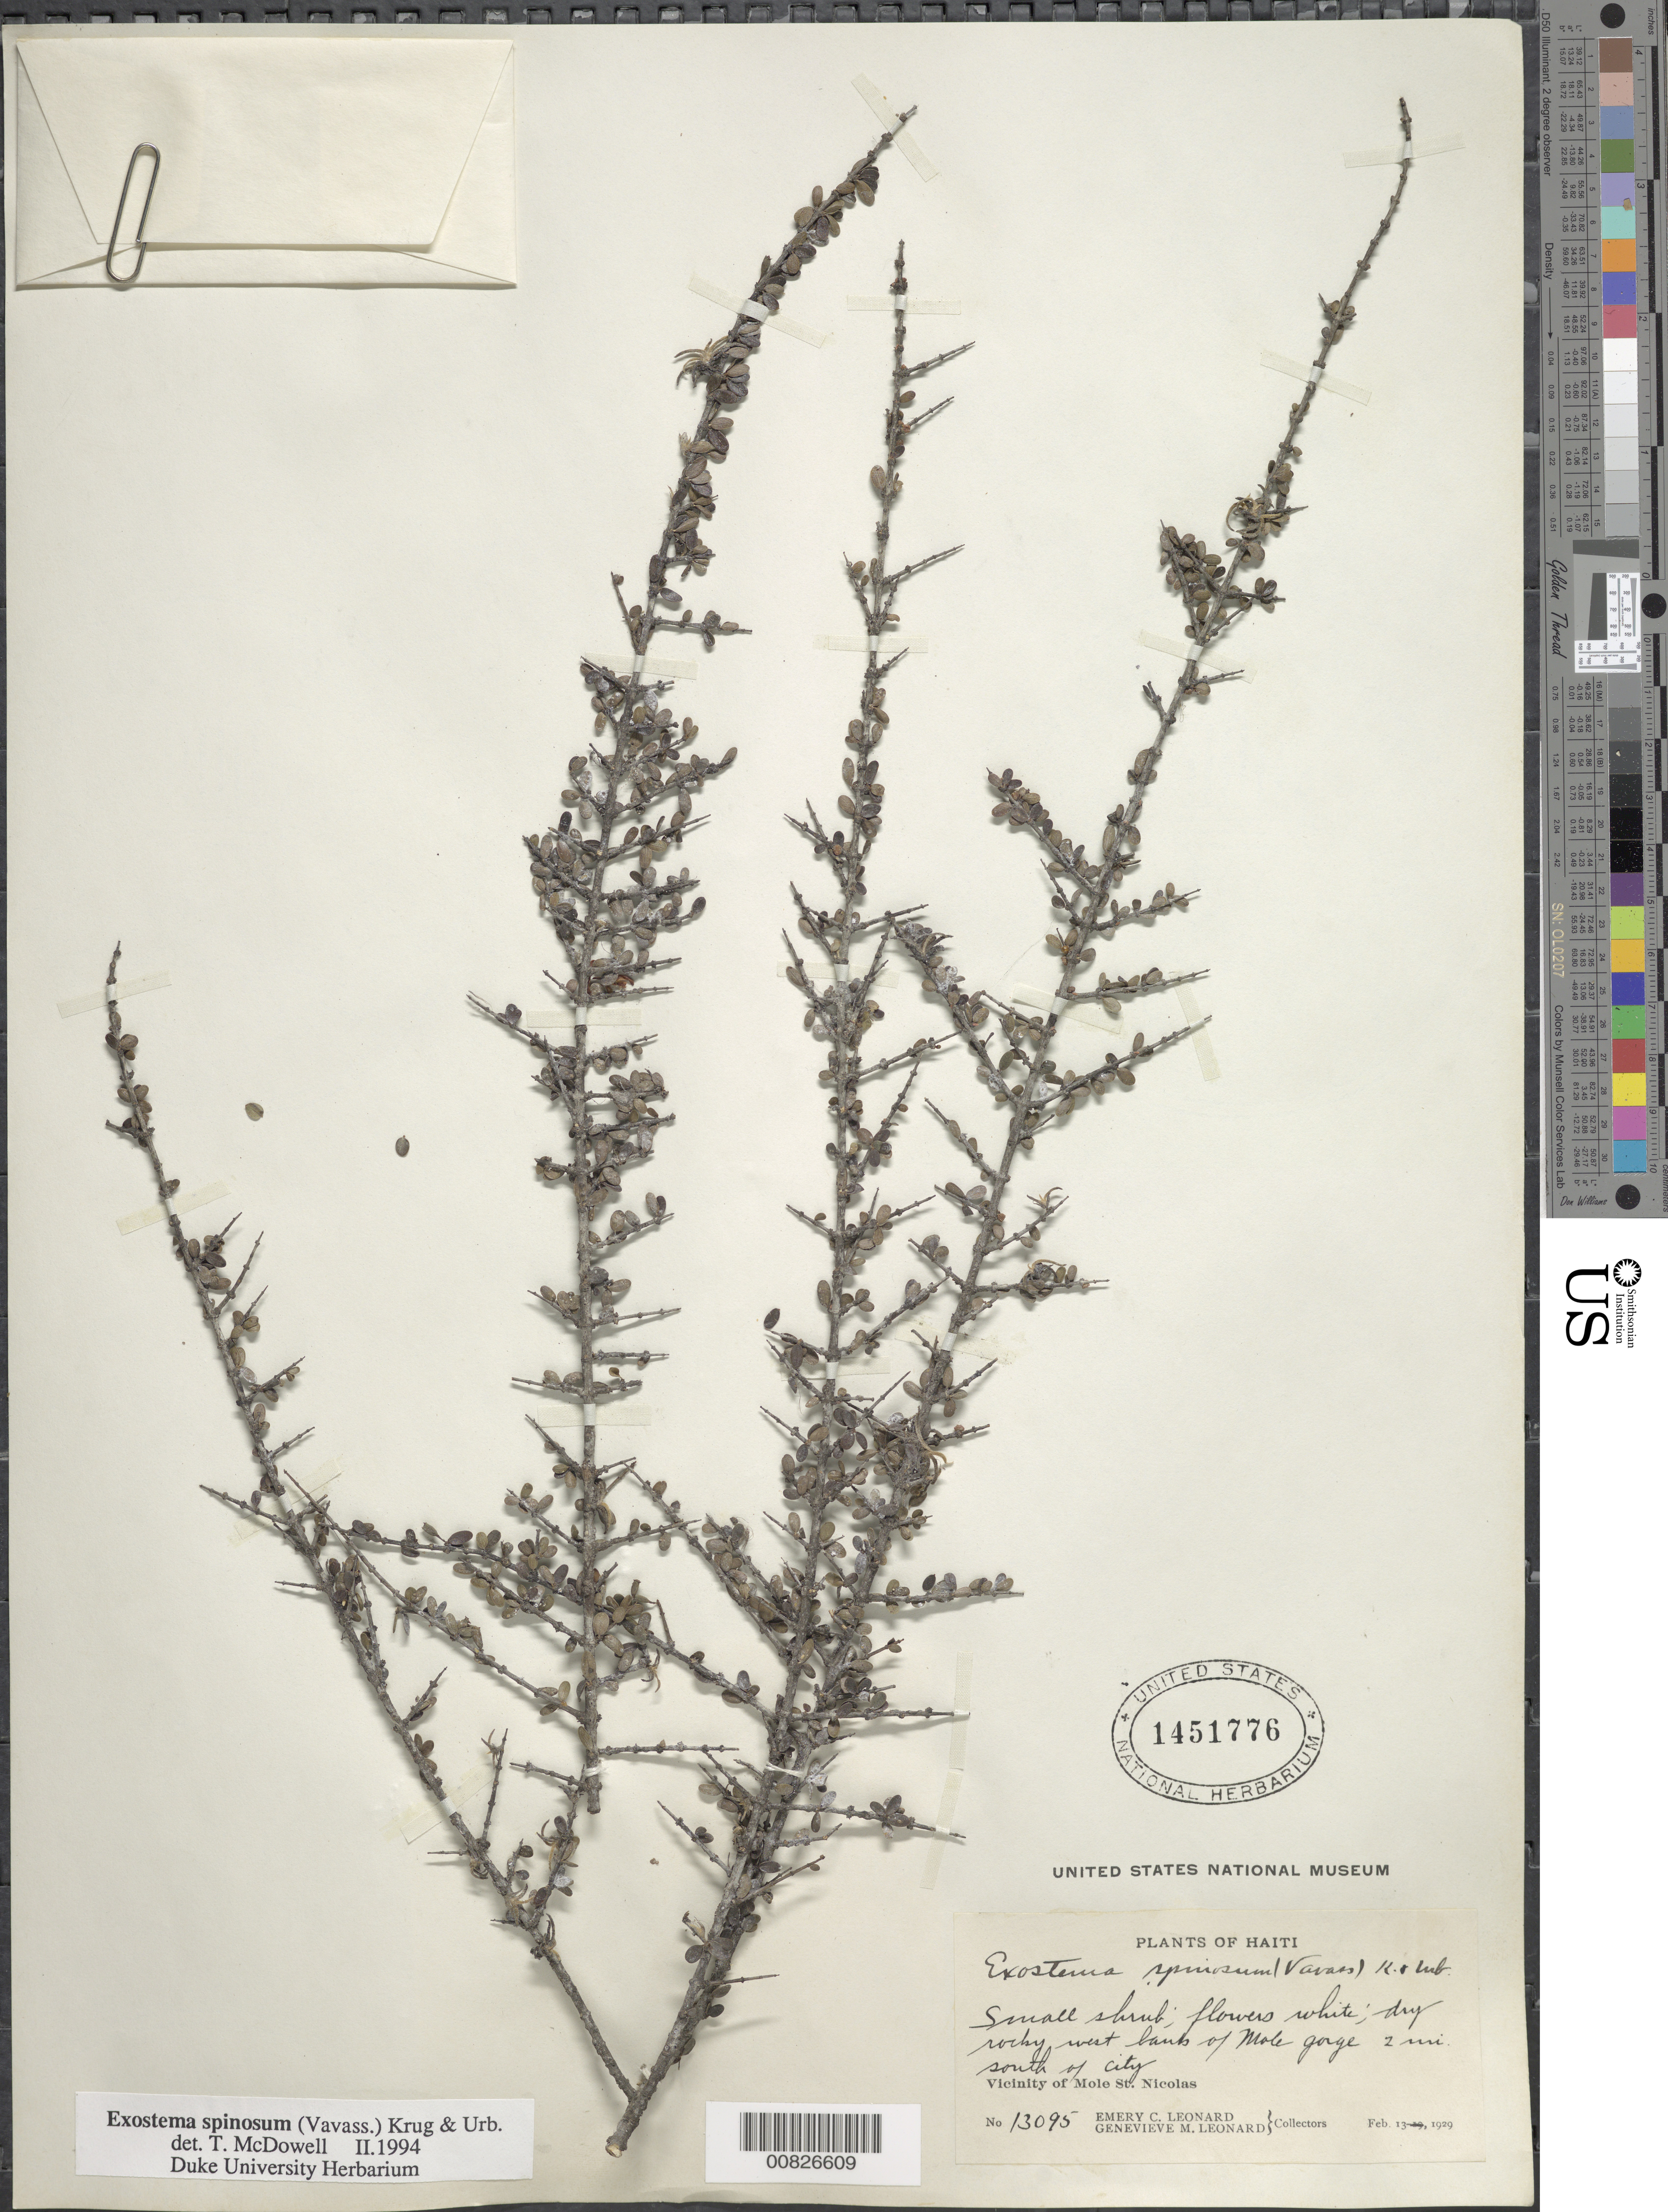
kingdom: Plantae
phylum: Tracheophyta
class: Magnoliopsida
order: Gentianales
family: Rubiaceae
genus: Exostema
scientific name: Exostema spinosum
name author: (Vavass.) Krug & Urb.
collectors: E. C. Leonard & G. M. Leonard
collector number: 13095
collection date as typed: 13 Feb 1929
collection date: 1929-02-13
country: Haiti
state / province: Nord-Ouest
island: Hispaniola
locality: Vicinity of Mole St. Nicolas, west bank of Mole Gorge, 2 miles S of city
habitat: Dry rocky bank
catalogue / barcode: US 1451776